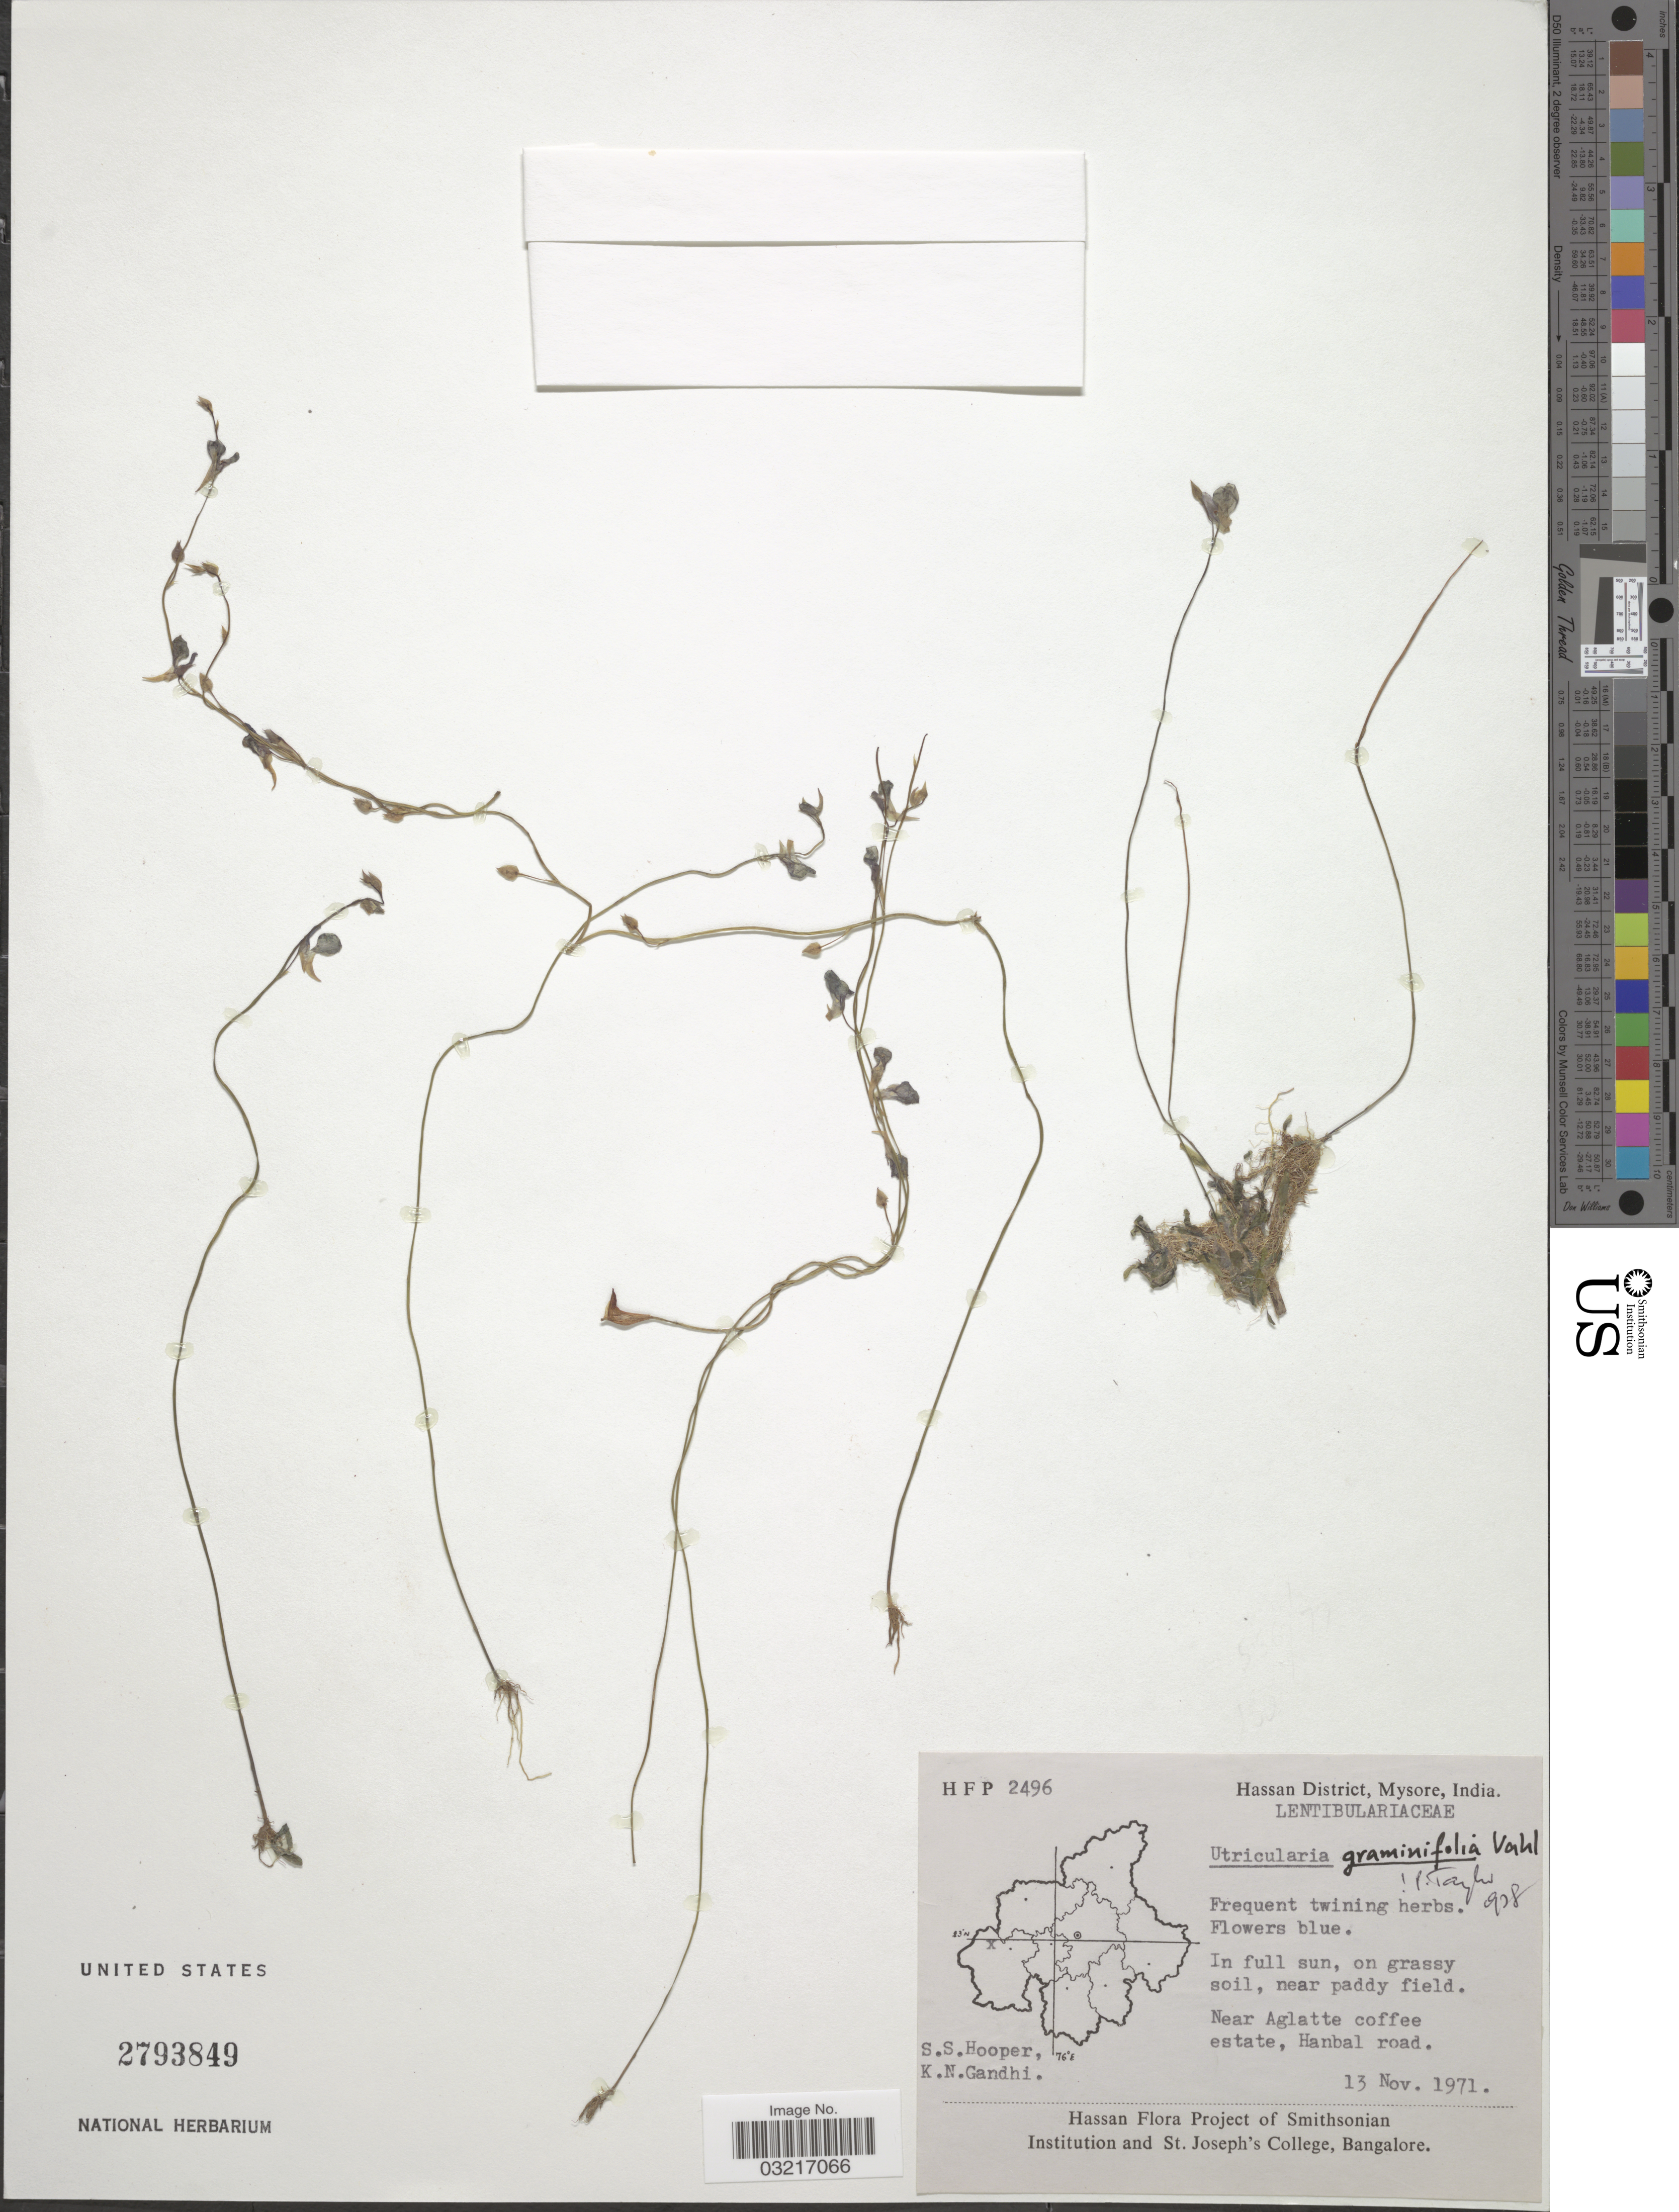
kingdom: Plantae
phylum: Tracheophyta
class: Magnoliopsida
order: Lamiales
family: Lentibulariaceae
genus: Utricularia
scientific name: Utricularia graminifolia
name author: Vahl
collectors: S. S. Hooper & K. N. Gandhi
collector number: HFP2496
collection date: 1971-11-13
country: India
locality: Hassan District, Mysore, Near Aglatte coffee estate, Hanbal road.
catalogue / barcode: US 2793849